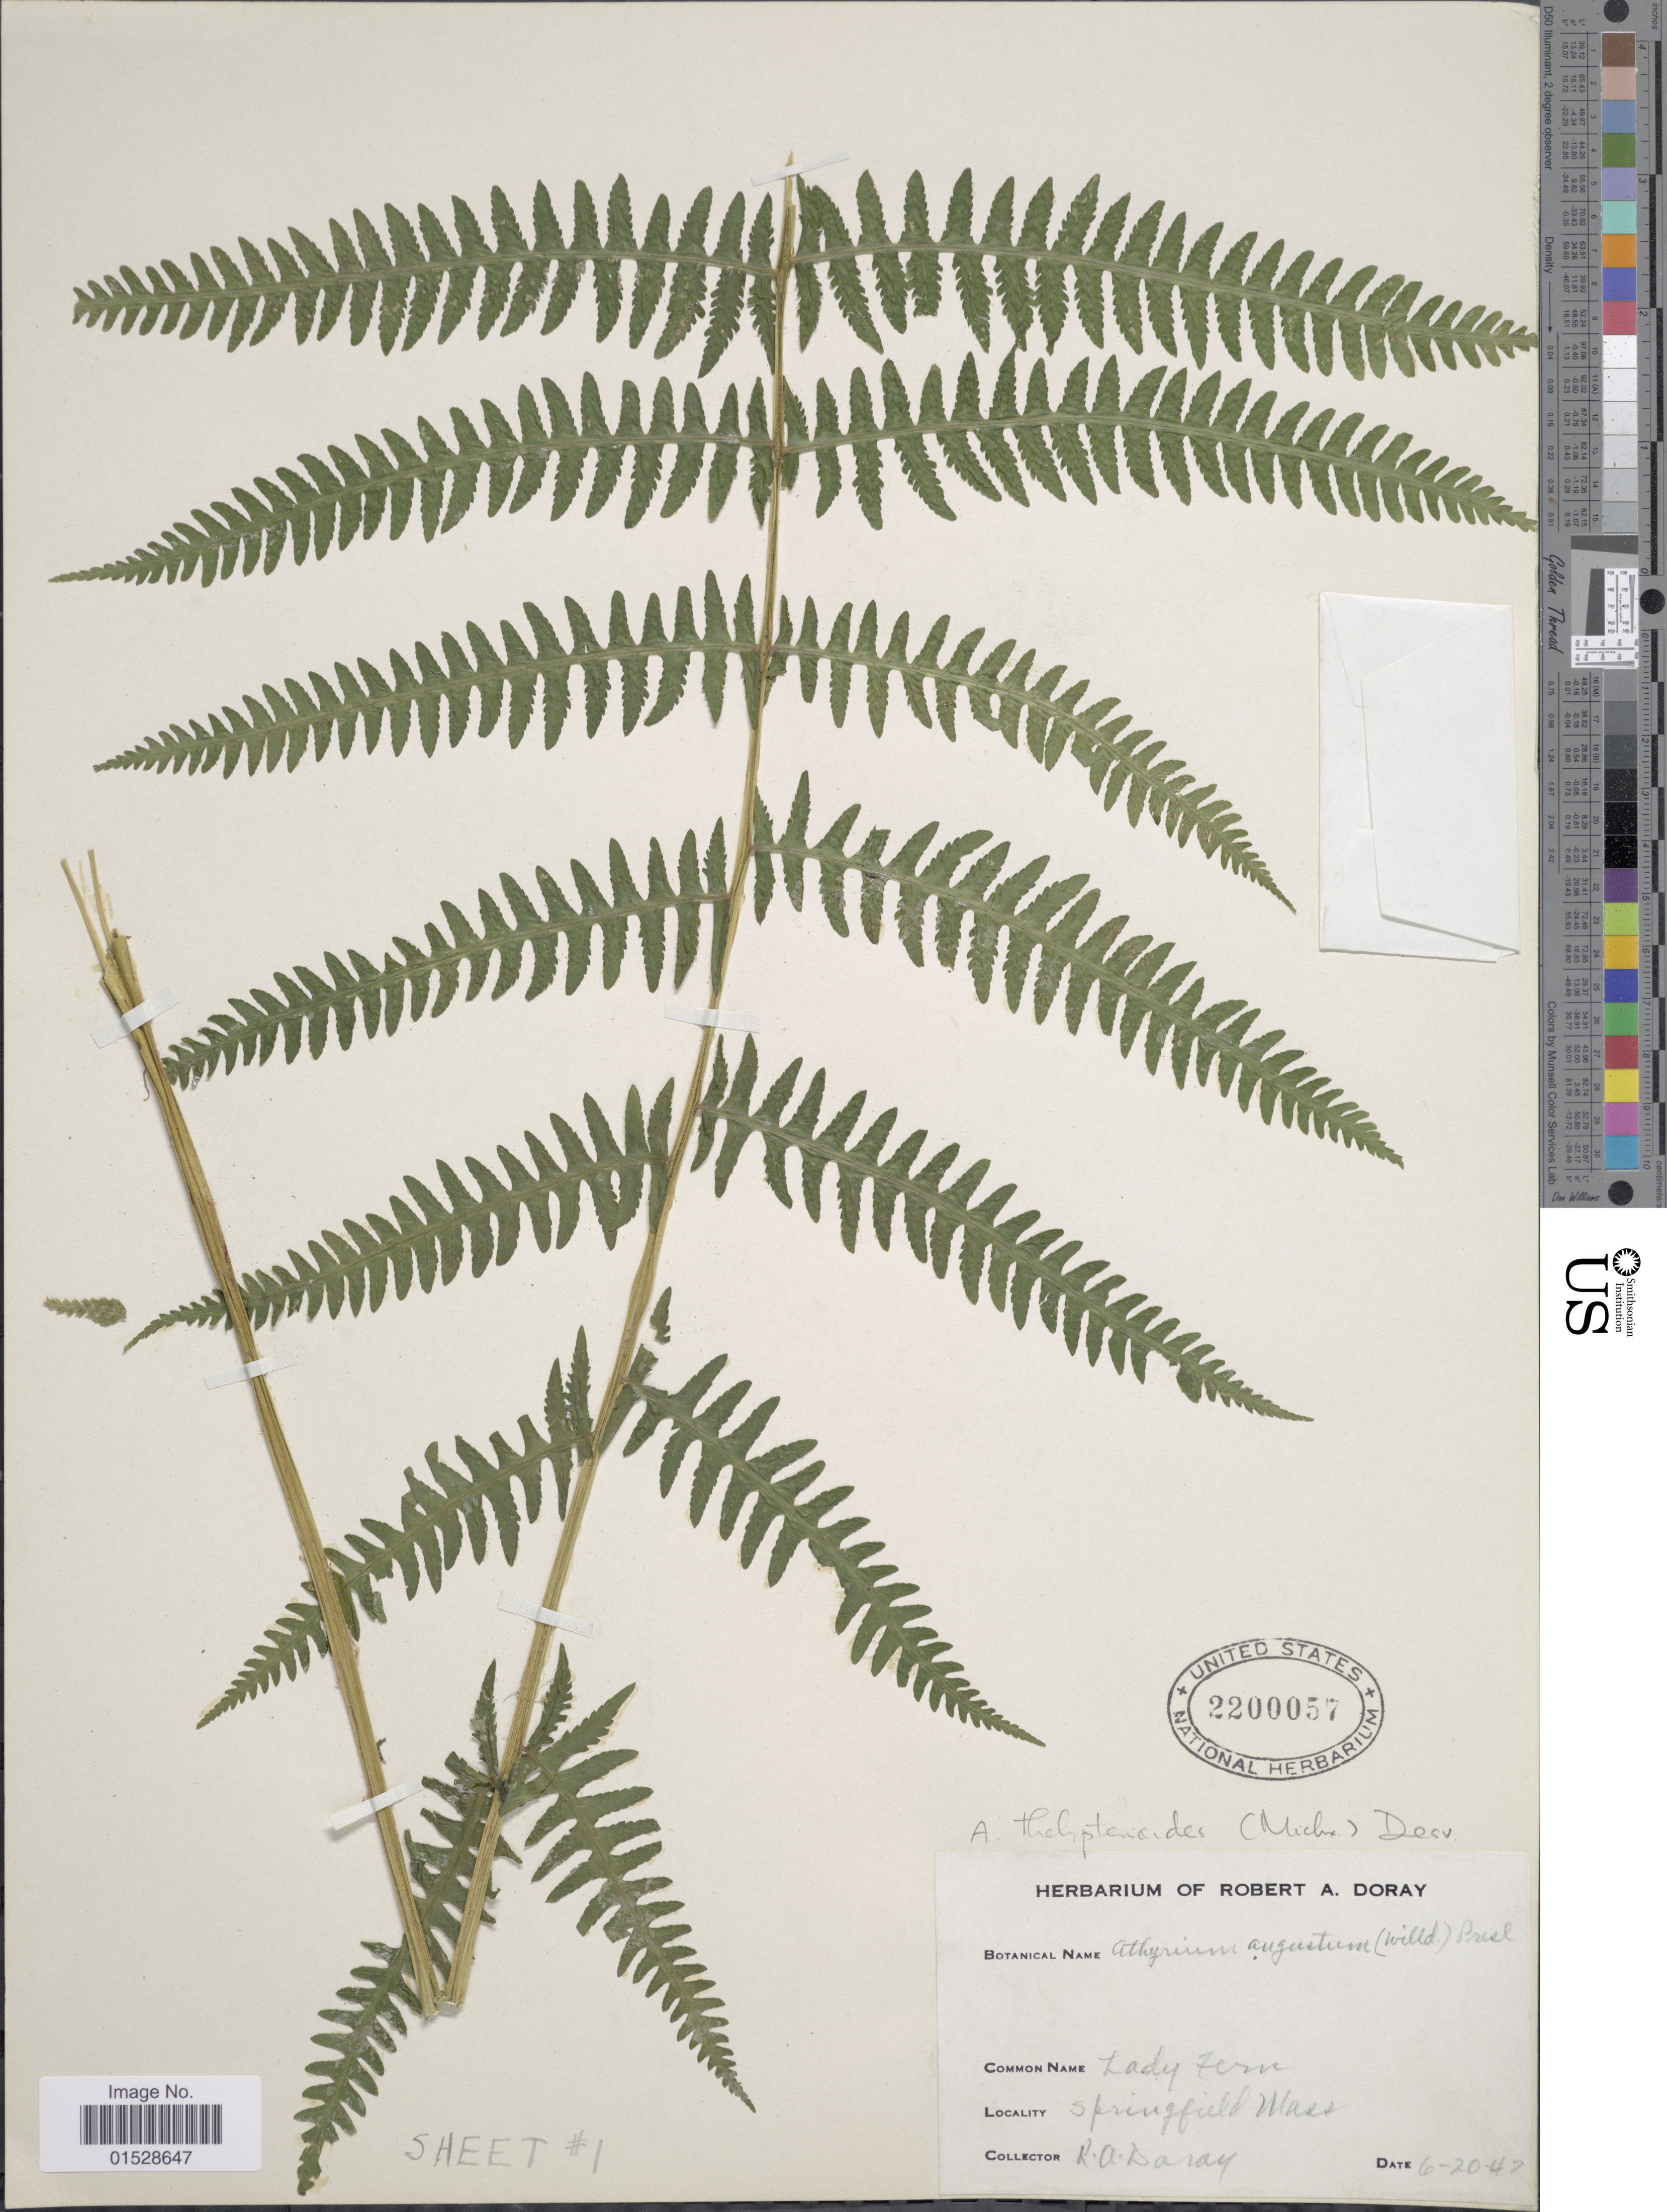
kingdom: Plantae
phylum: Tracheophyta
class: Polypodiopsida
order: Polypodiales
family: Athyriaceae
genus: Deparia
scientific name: Deparia acrostichoides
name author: (Sw.) M. Kato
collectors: R. Doray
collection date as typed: Transcribed d/m/y: 20/6/47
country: United States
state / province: Massachusetts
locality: Springfield, Mass.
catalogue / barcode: US 2200057